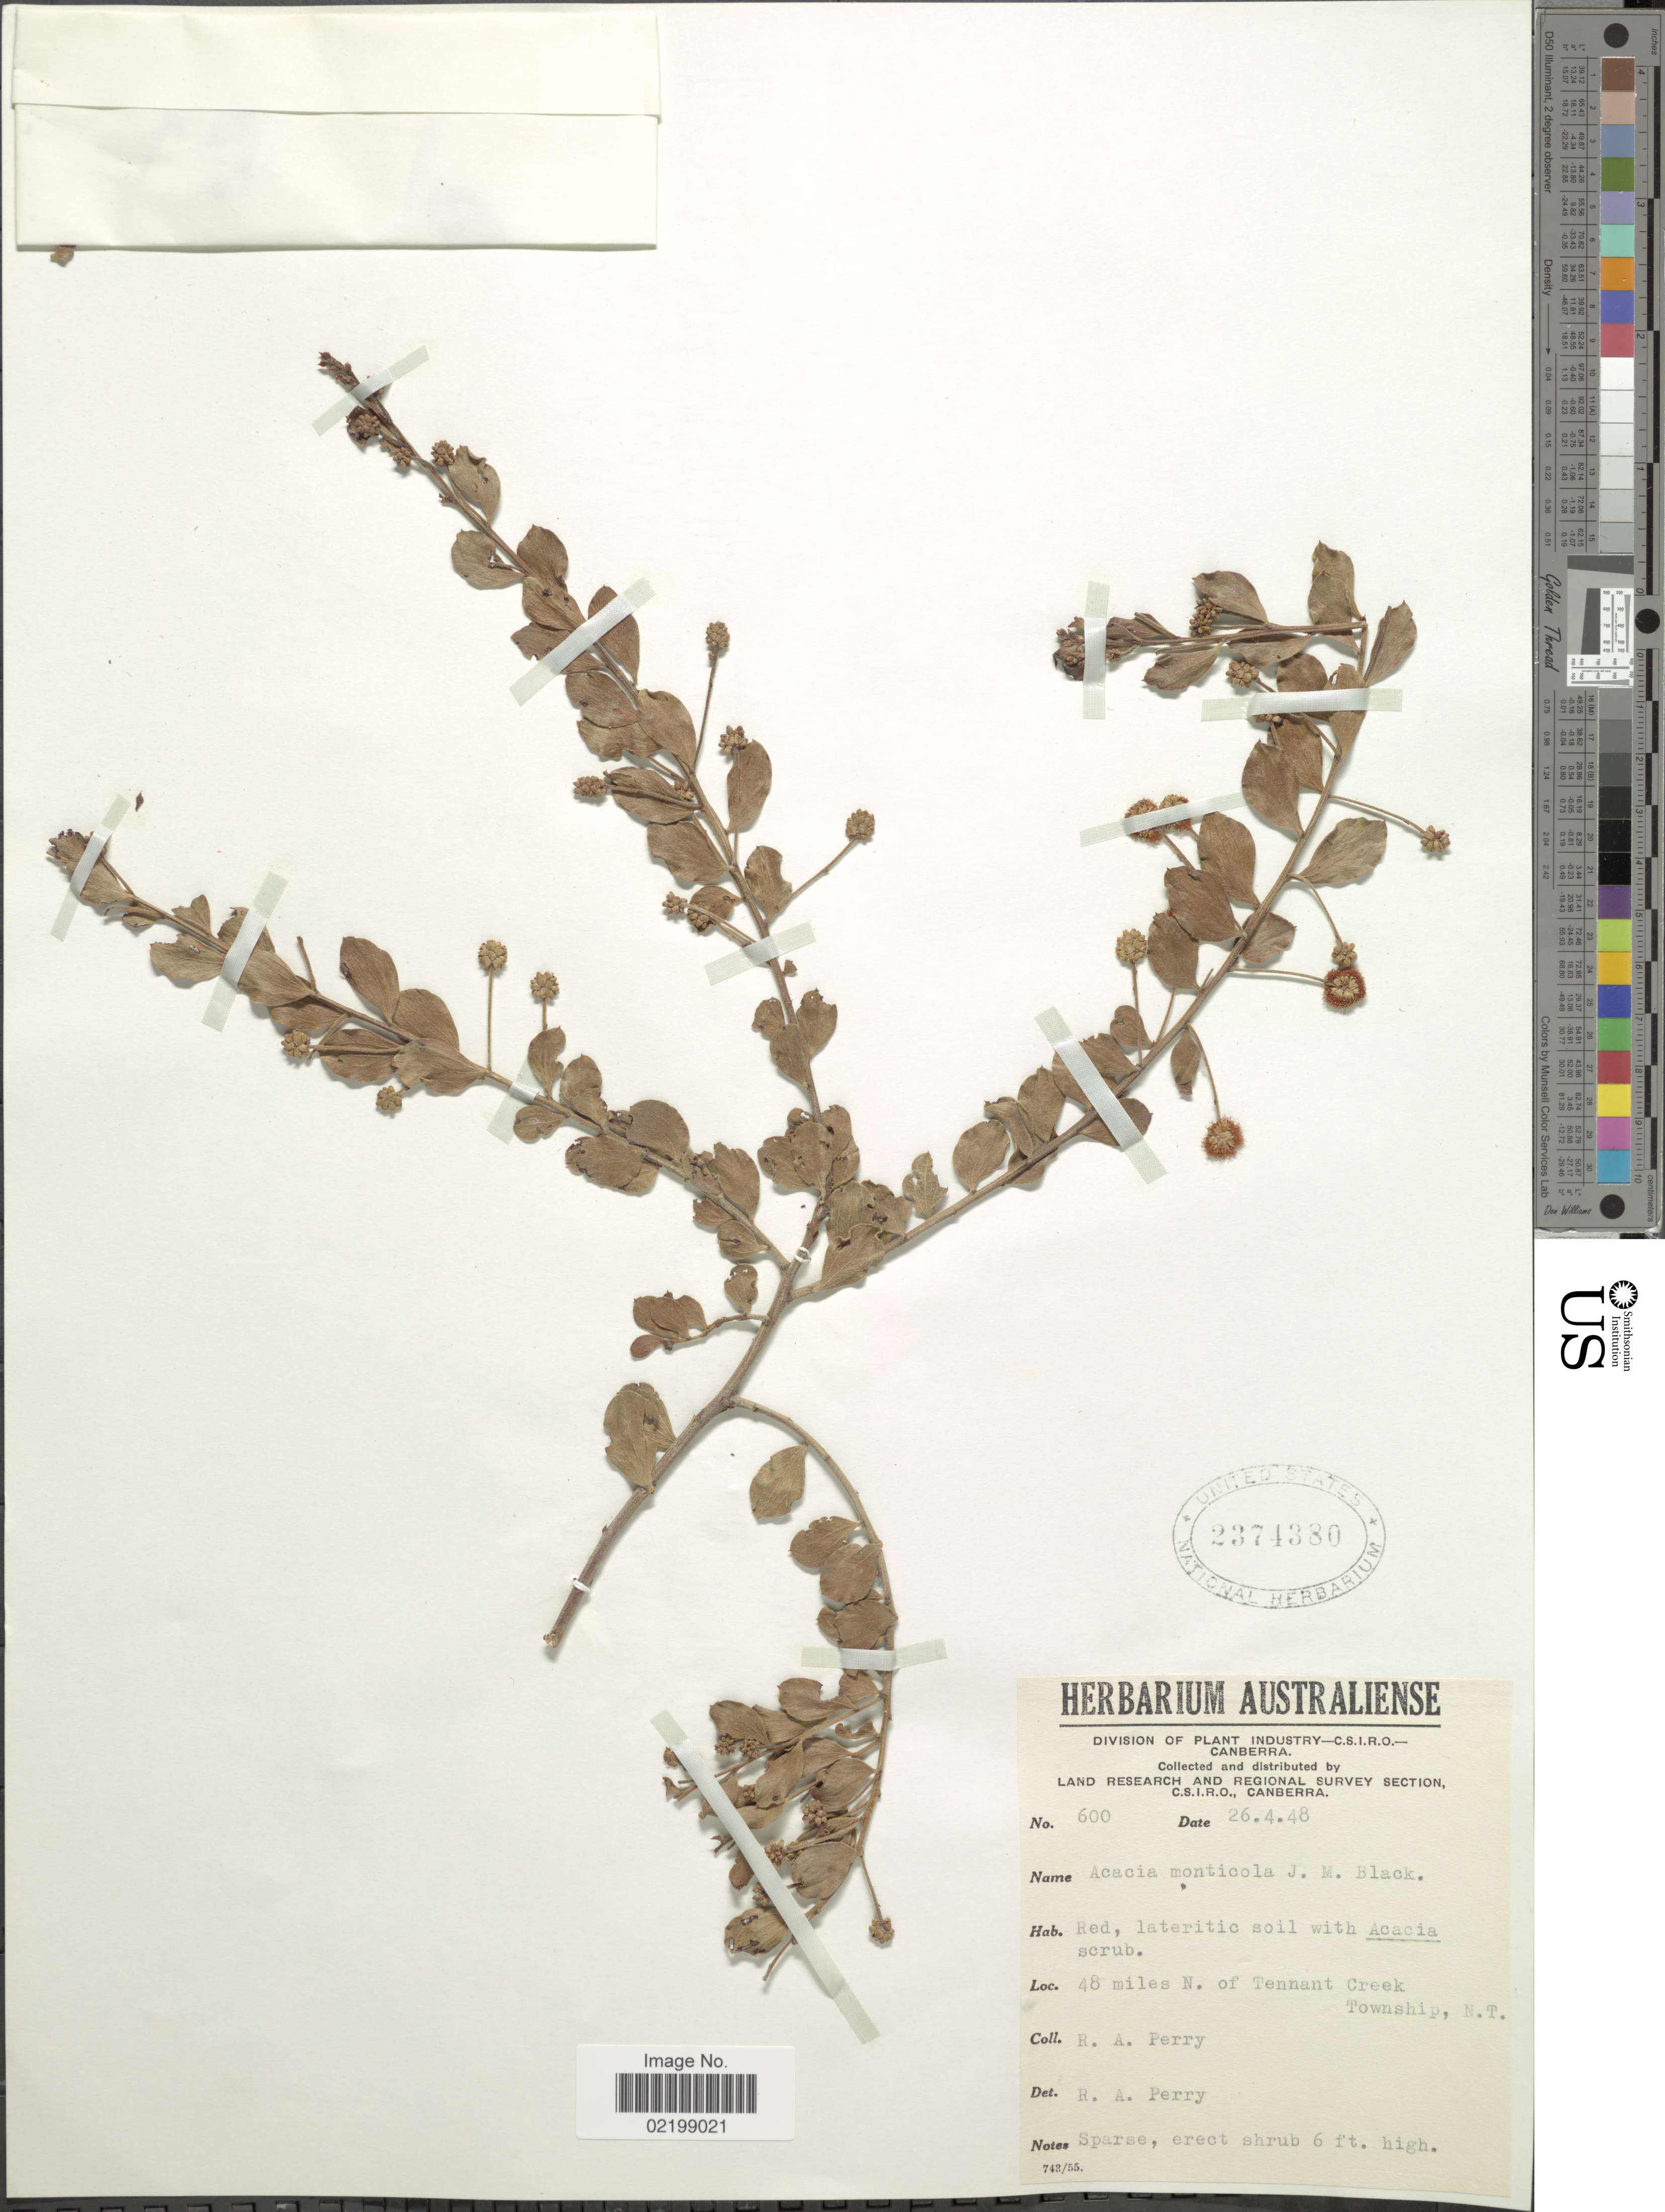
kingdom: Plantae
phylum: Tracheophyta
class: Magnoliopsida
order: Fabales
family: Fabaceae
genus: Acacia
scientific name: Acacia monticola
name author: J.M. Black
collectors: Perry, R. A.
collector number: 600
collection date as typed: Transcribed d/m/y: 26/4/48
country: Australia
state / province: Northern Territory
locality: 48 miles N. of Tennant Creek Township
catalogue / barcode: US 2374380